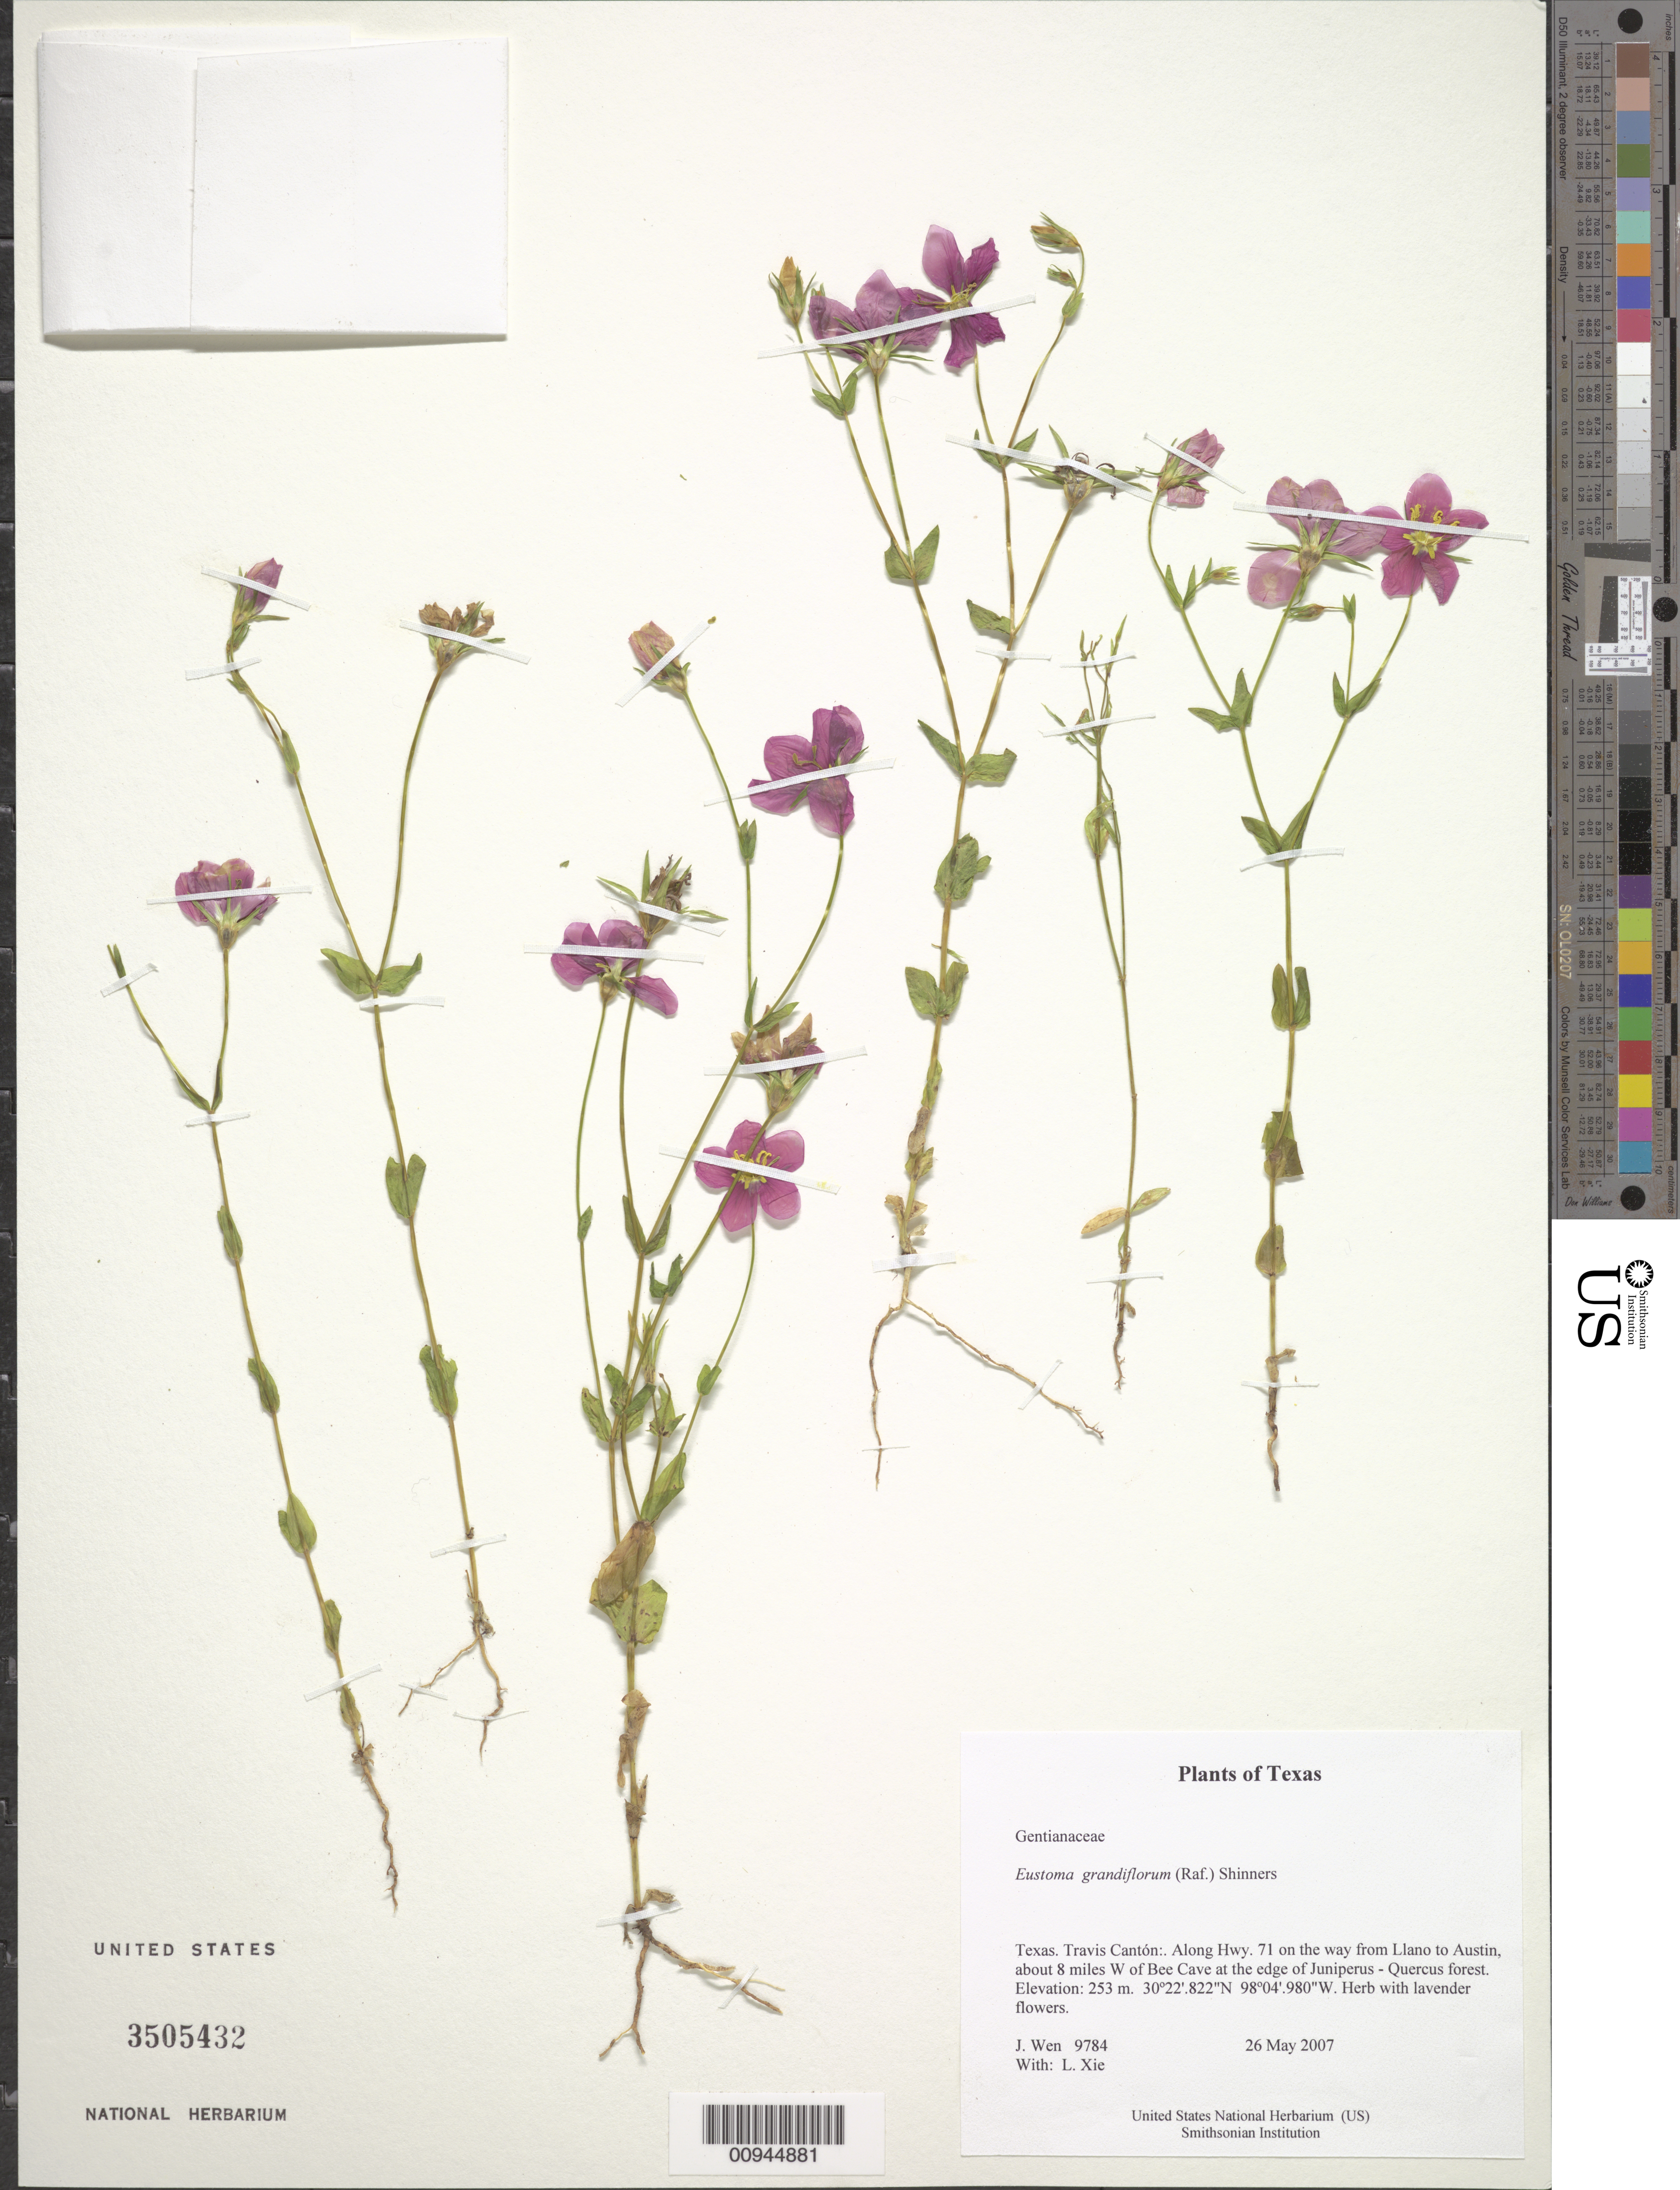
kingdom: Plantae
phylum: Tracheophyta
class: Magnoliopsida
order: Gentianales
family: Gentianaceae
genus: Eustoma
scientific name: Eustoma grandiflorum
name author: (Raf.) Shinners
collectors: J. Wen & L. Xie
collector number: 9784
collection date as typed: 26 May 2007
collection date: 2007-05-26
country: United States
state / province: Texas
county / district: Travis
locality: Along Hwy. 71 on the way from Llano to Austin, about 8 miles W of Bee Cave at the edge of Juniperus - Quercus forest.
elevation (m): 253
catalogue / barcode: US 3505432